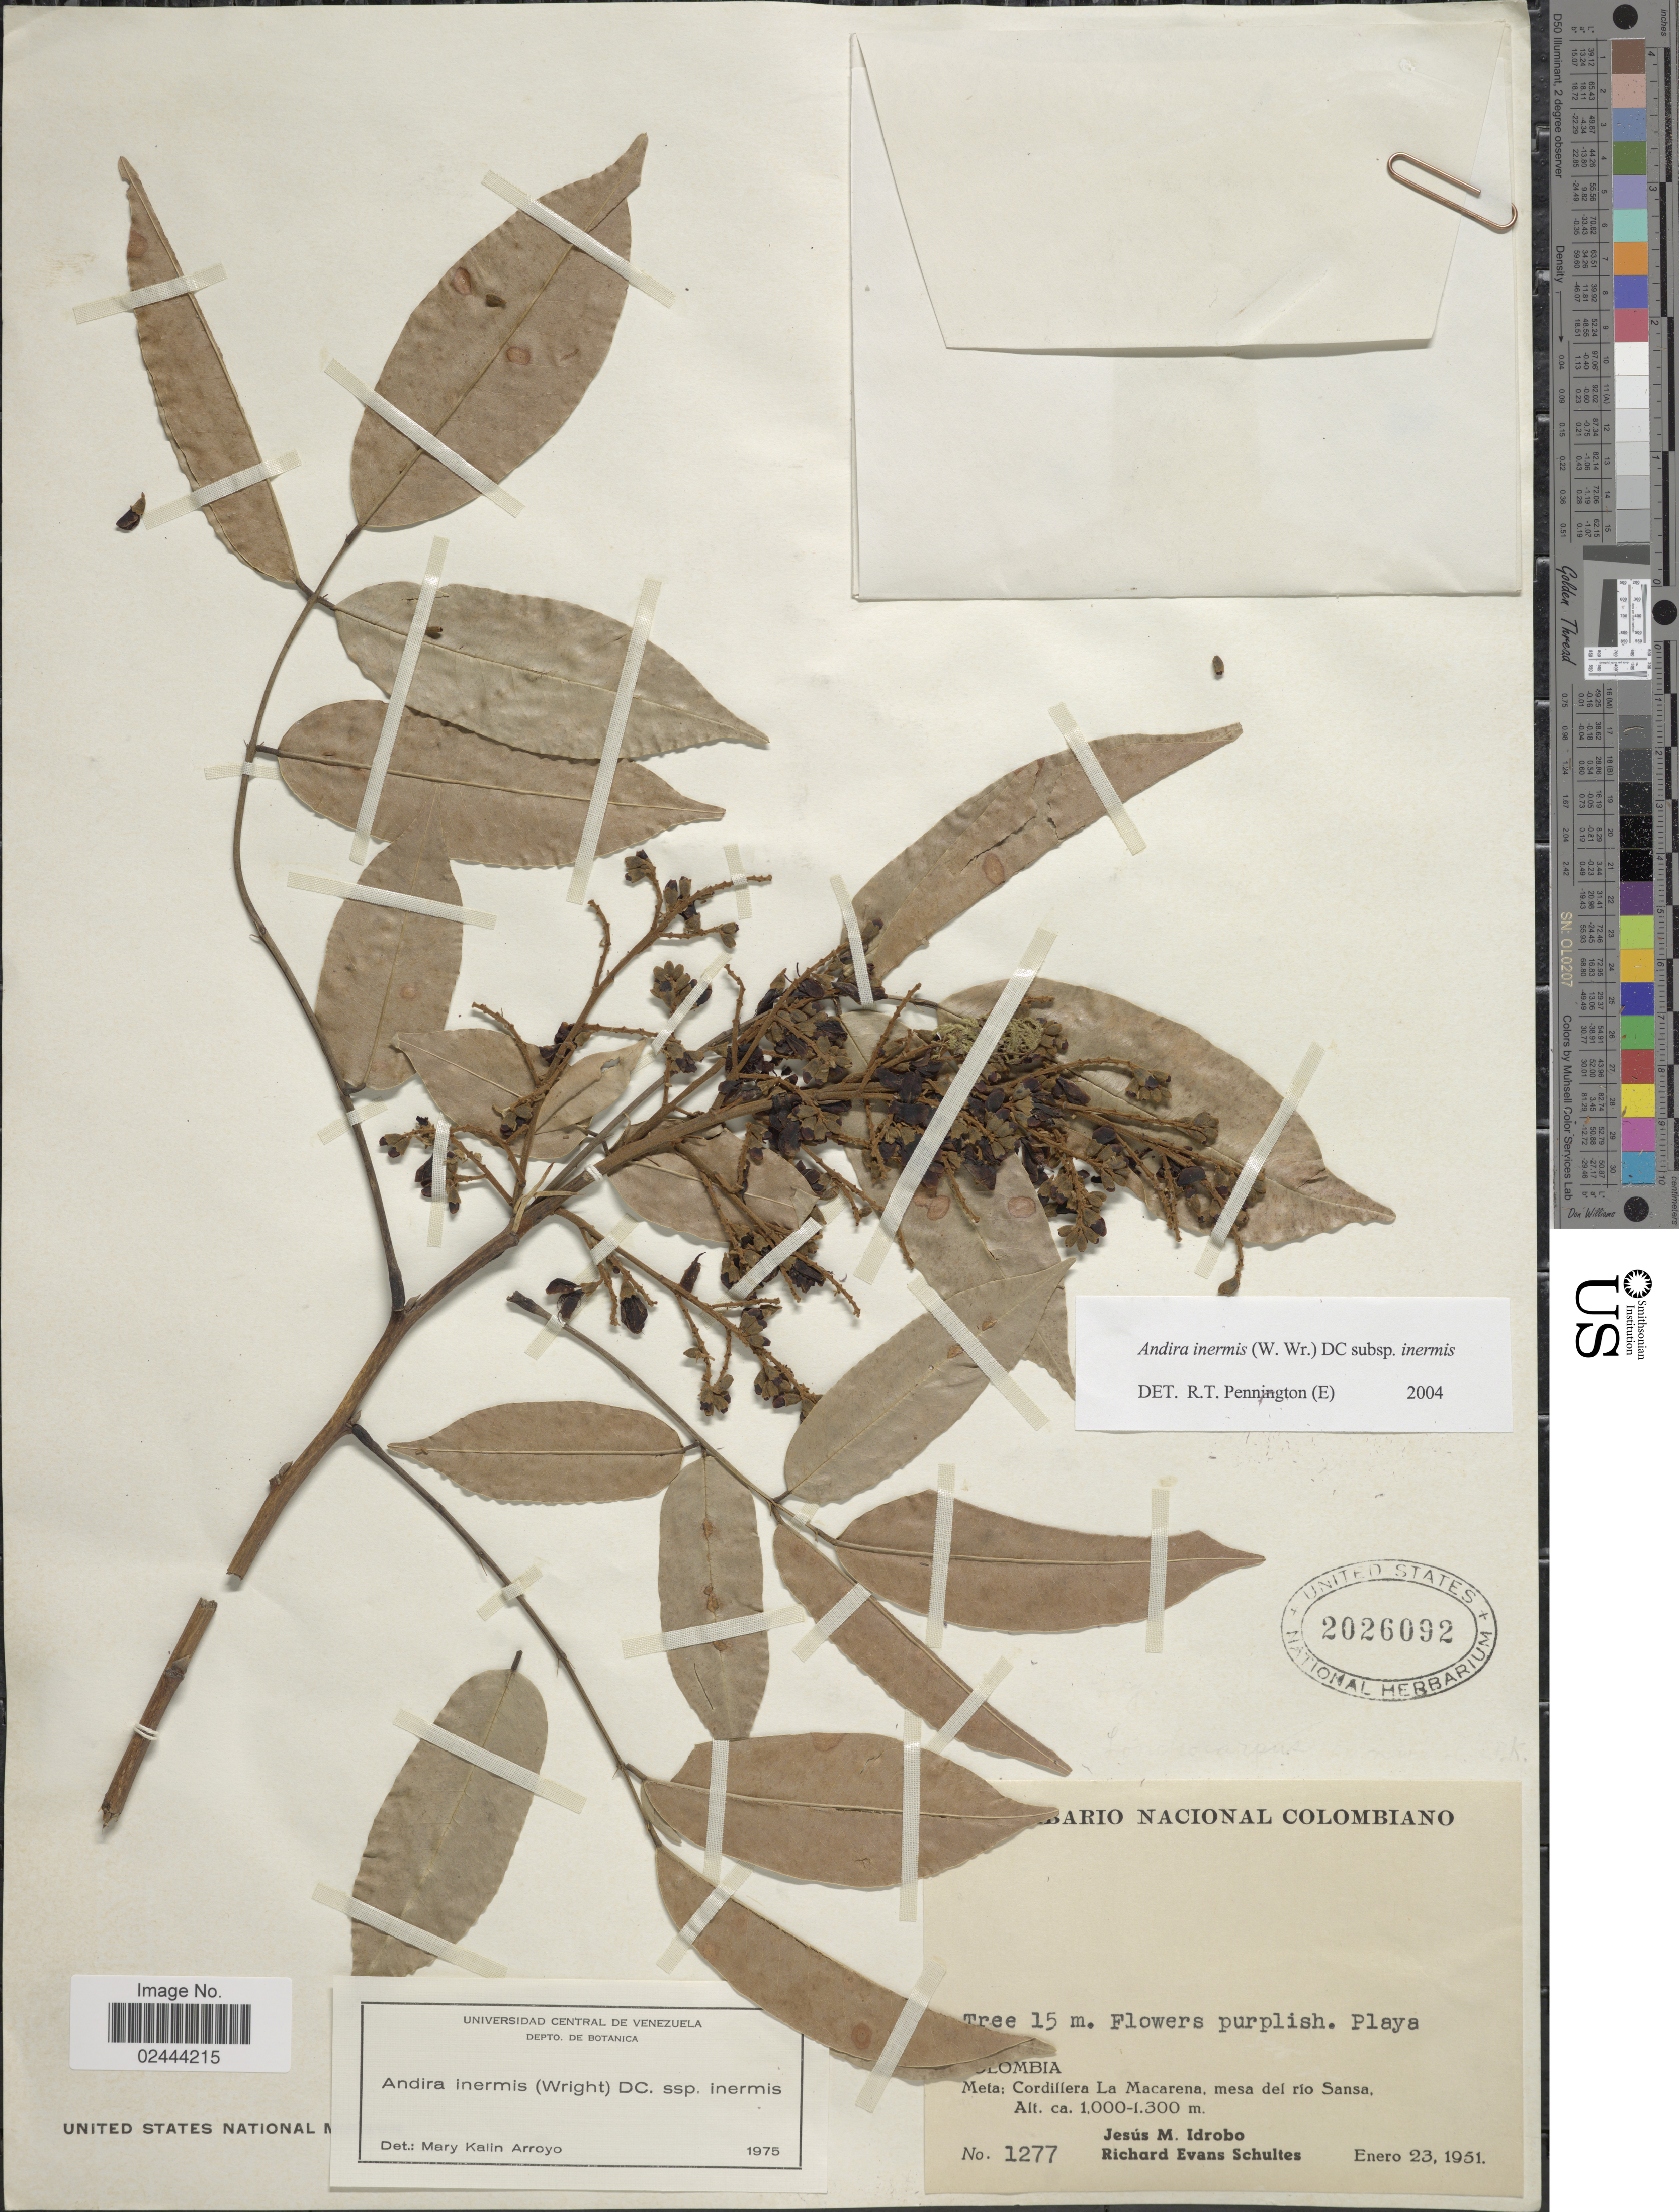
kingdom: Plantae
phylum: Tracheophyta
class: Magnoliopsida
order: Fabales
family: Fabaceae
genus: Andira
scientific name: Andira inermis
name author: (W. Wright) Kunth ex DC.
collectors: J. M. Idrobo & R. E. Schultes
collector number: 1277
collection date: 1951-01-23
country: Colombia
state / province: Meta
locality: Cordillera La Macarena, mesa del rio Sansa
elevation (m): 1000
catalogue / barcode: US 2026092